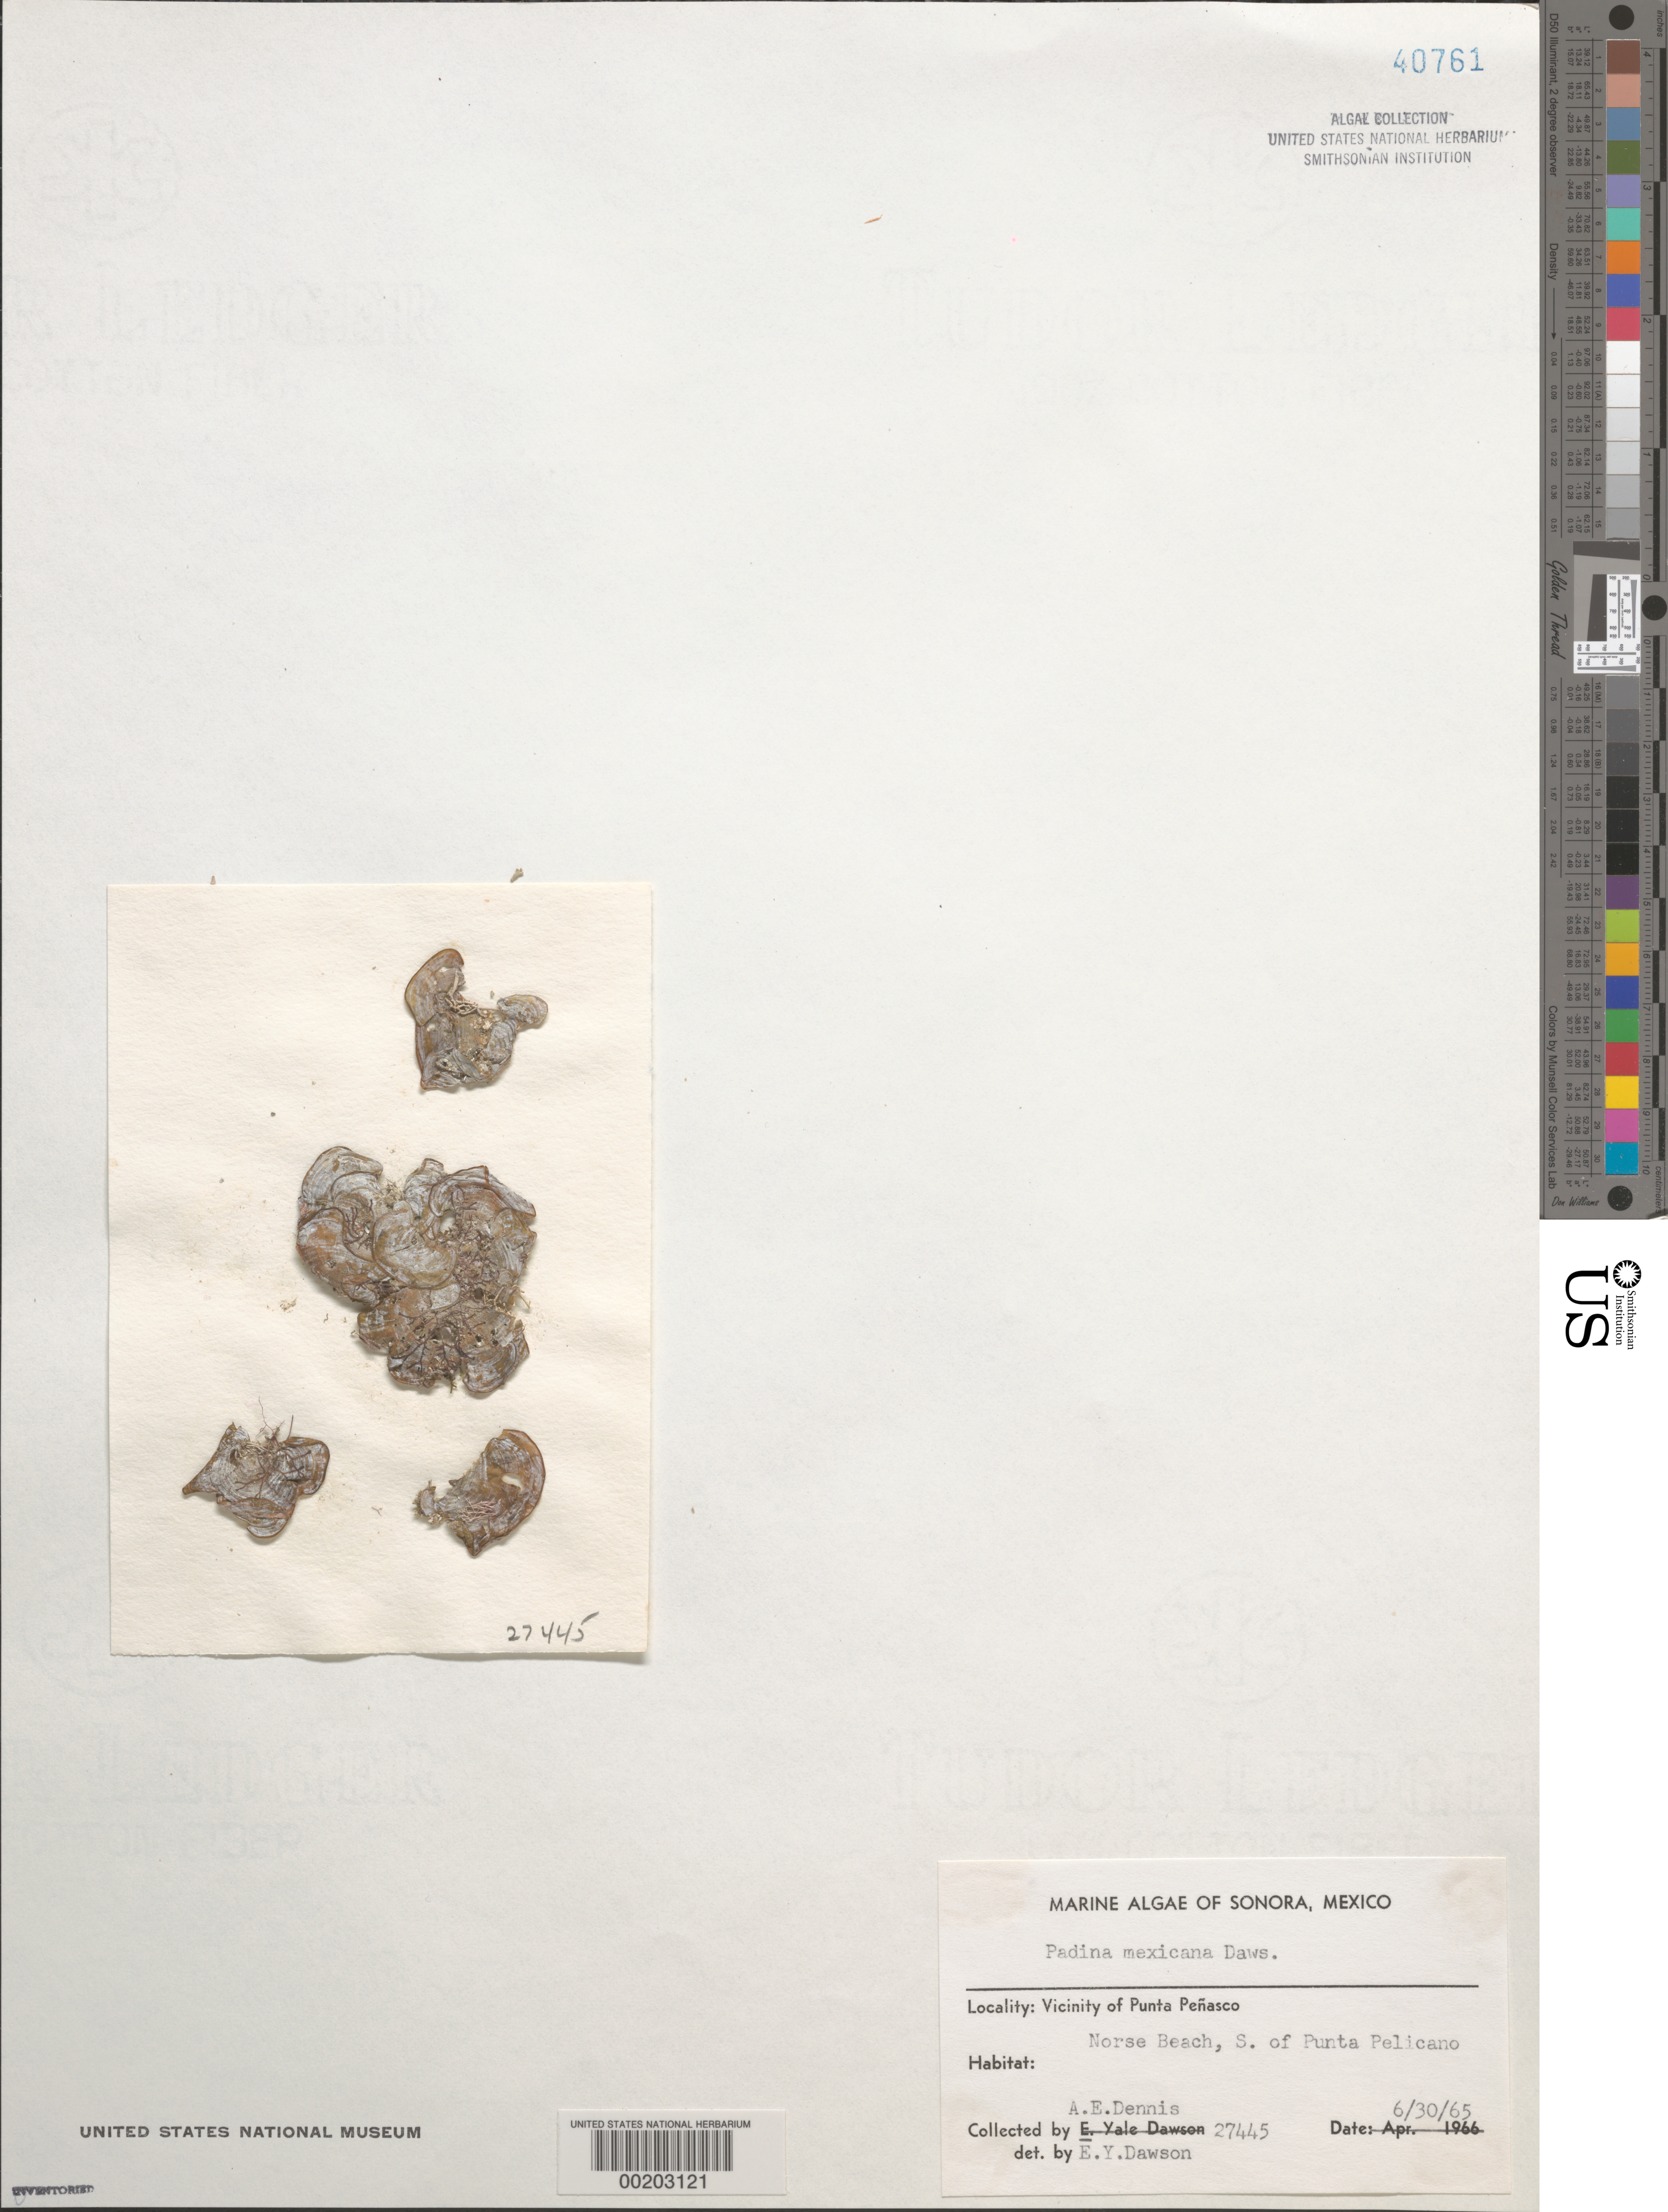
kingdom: Chromista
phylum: Ochrophyta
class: Phaeophyceae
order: Dictyotales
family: Dictyotaceae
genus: Padina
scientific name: Padina mexicana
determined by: Dawson, E. Y.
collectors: A. Dennis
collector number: EYD 27445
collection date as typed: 30 Jun 1965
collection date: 1965-06-30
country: Mexico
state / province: Sonora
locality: Norse Beach, south of Punta Pelicano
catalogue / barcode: US 40761